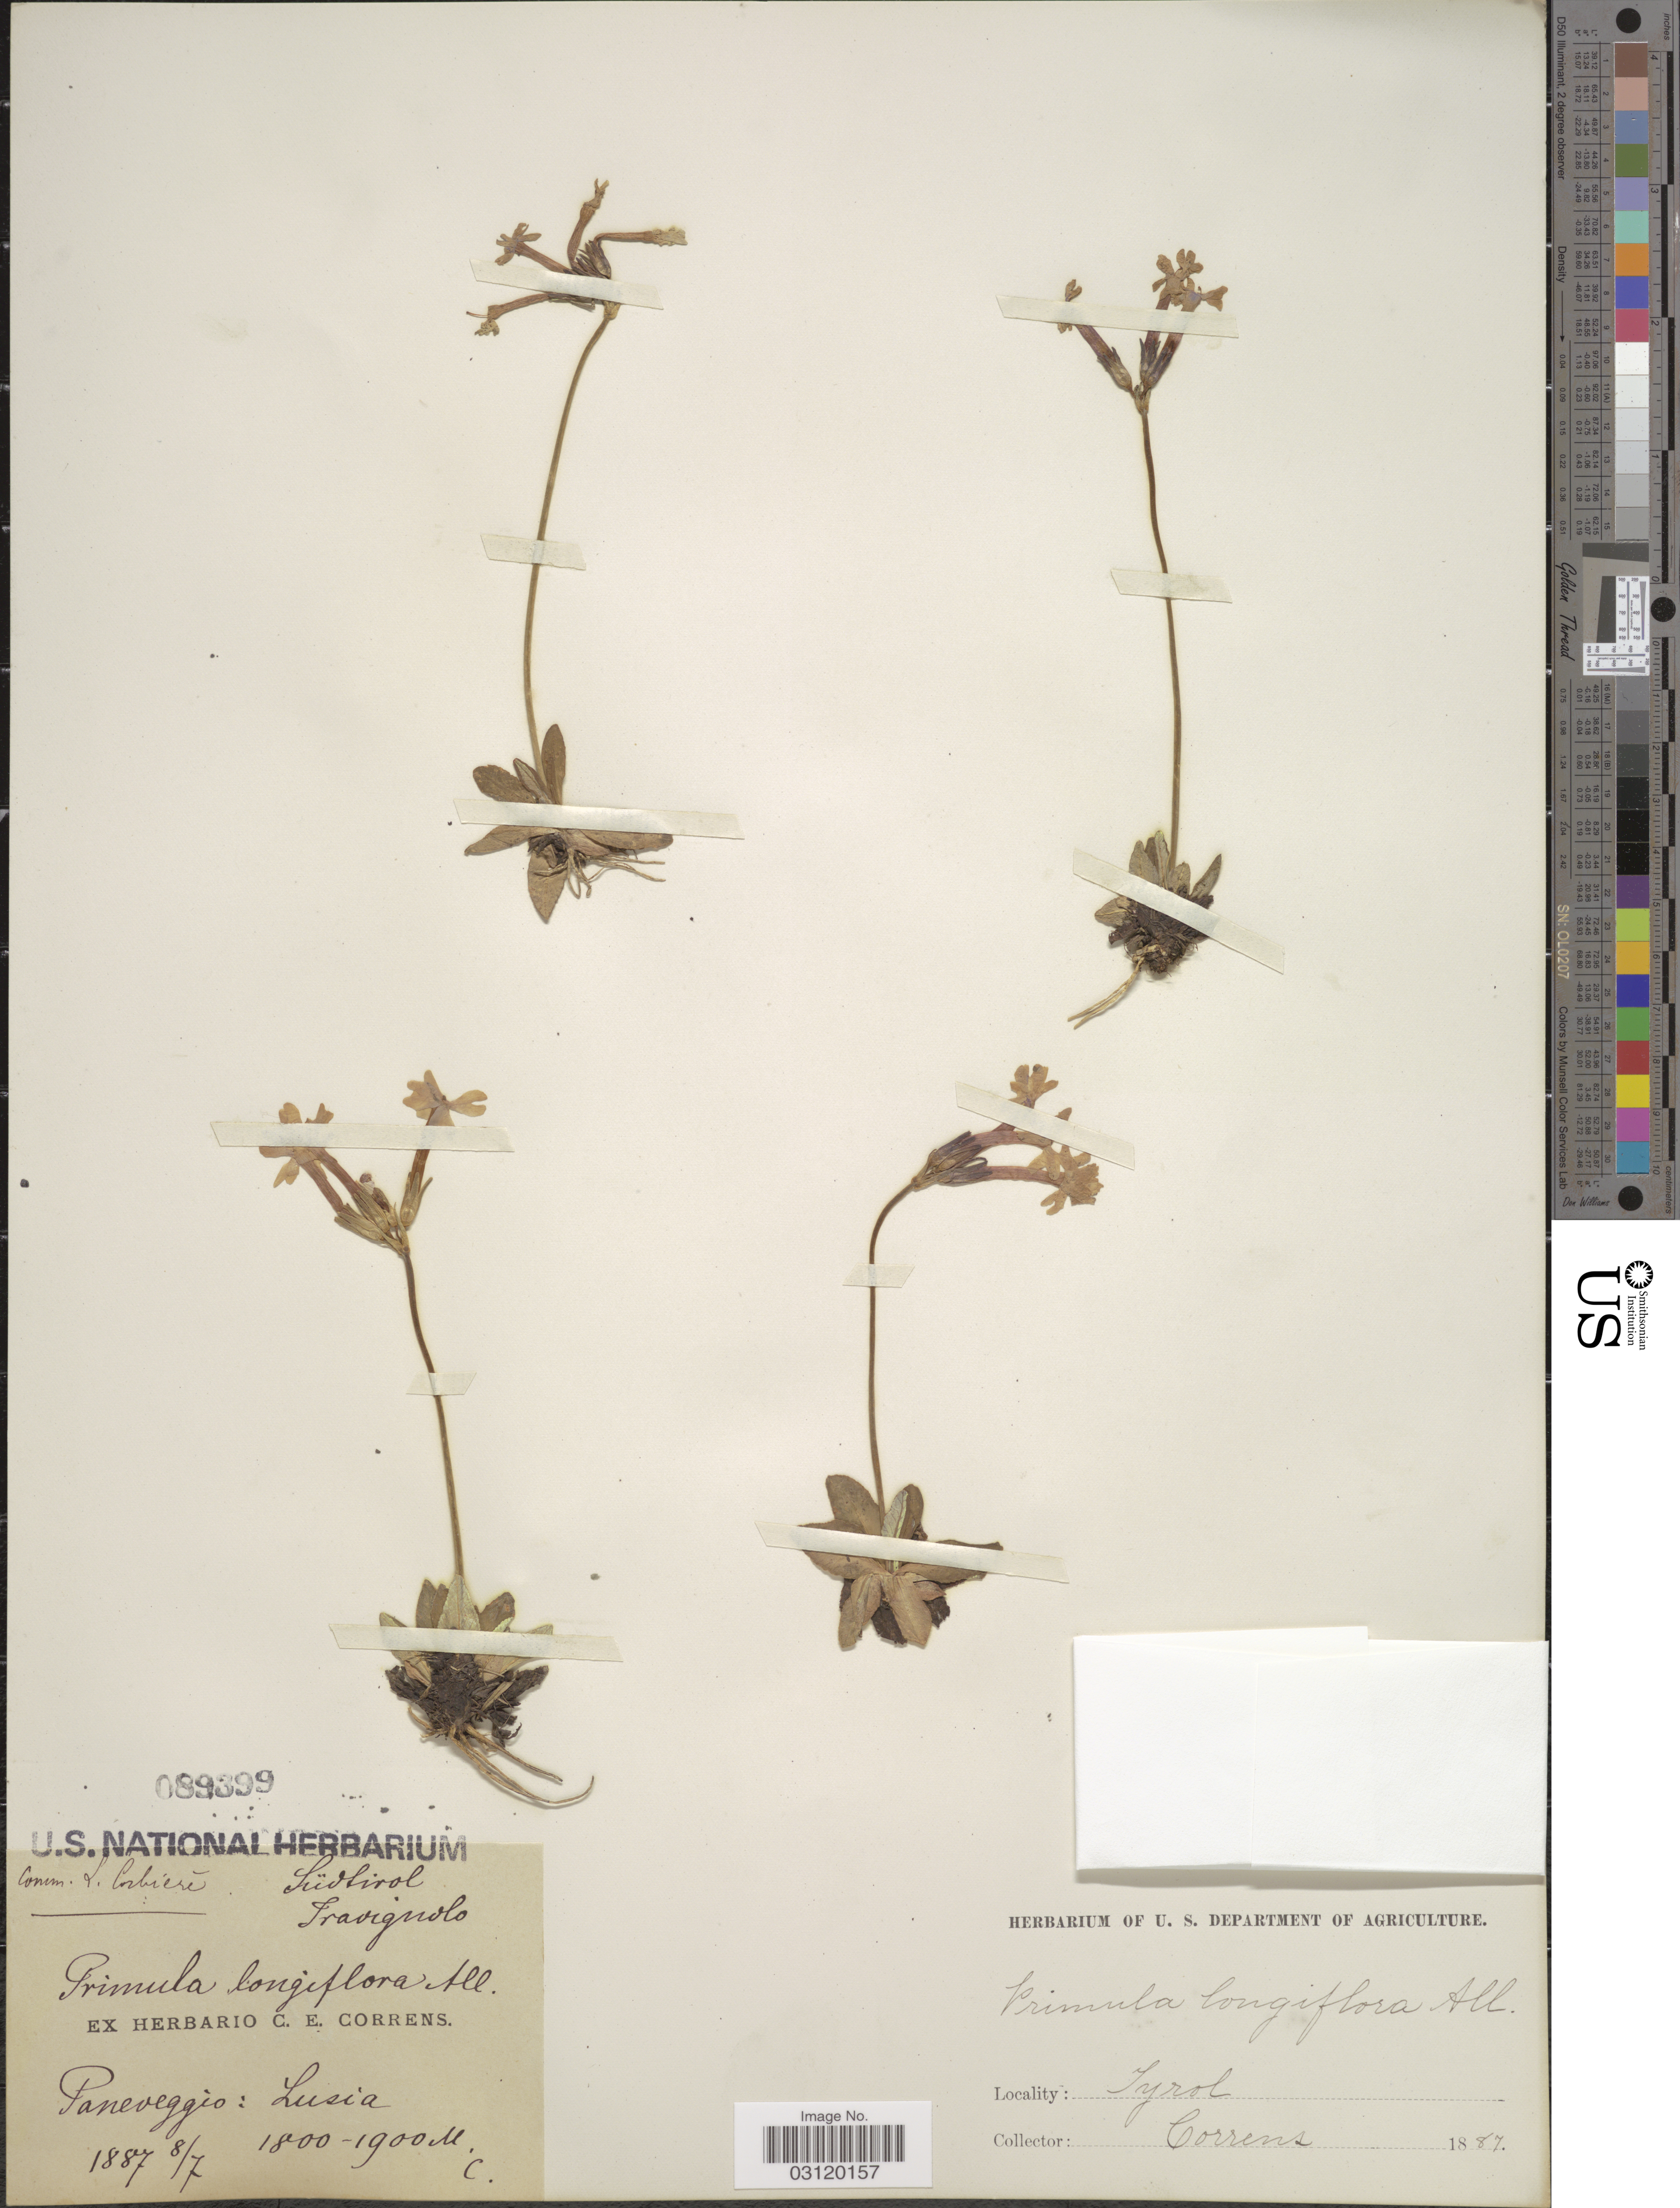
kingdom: Plantae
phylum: Tracheophyta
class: Magnoliopsida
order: Ericales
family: Primulaceae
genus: Primula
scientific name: Primula longiflora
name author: All.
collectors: C. Correns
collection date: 1887-07-08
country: Italy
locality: Südtirol, Travignolo, Paneveggio: Lusia.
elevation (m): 1800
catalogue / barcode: US 89399